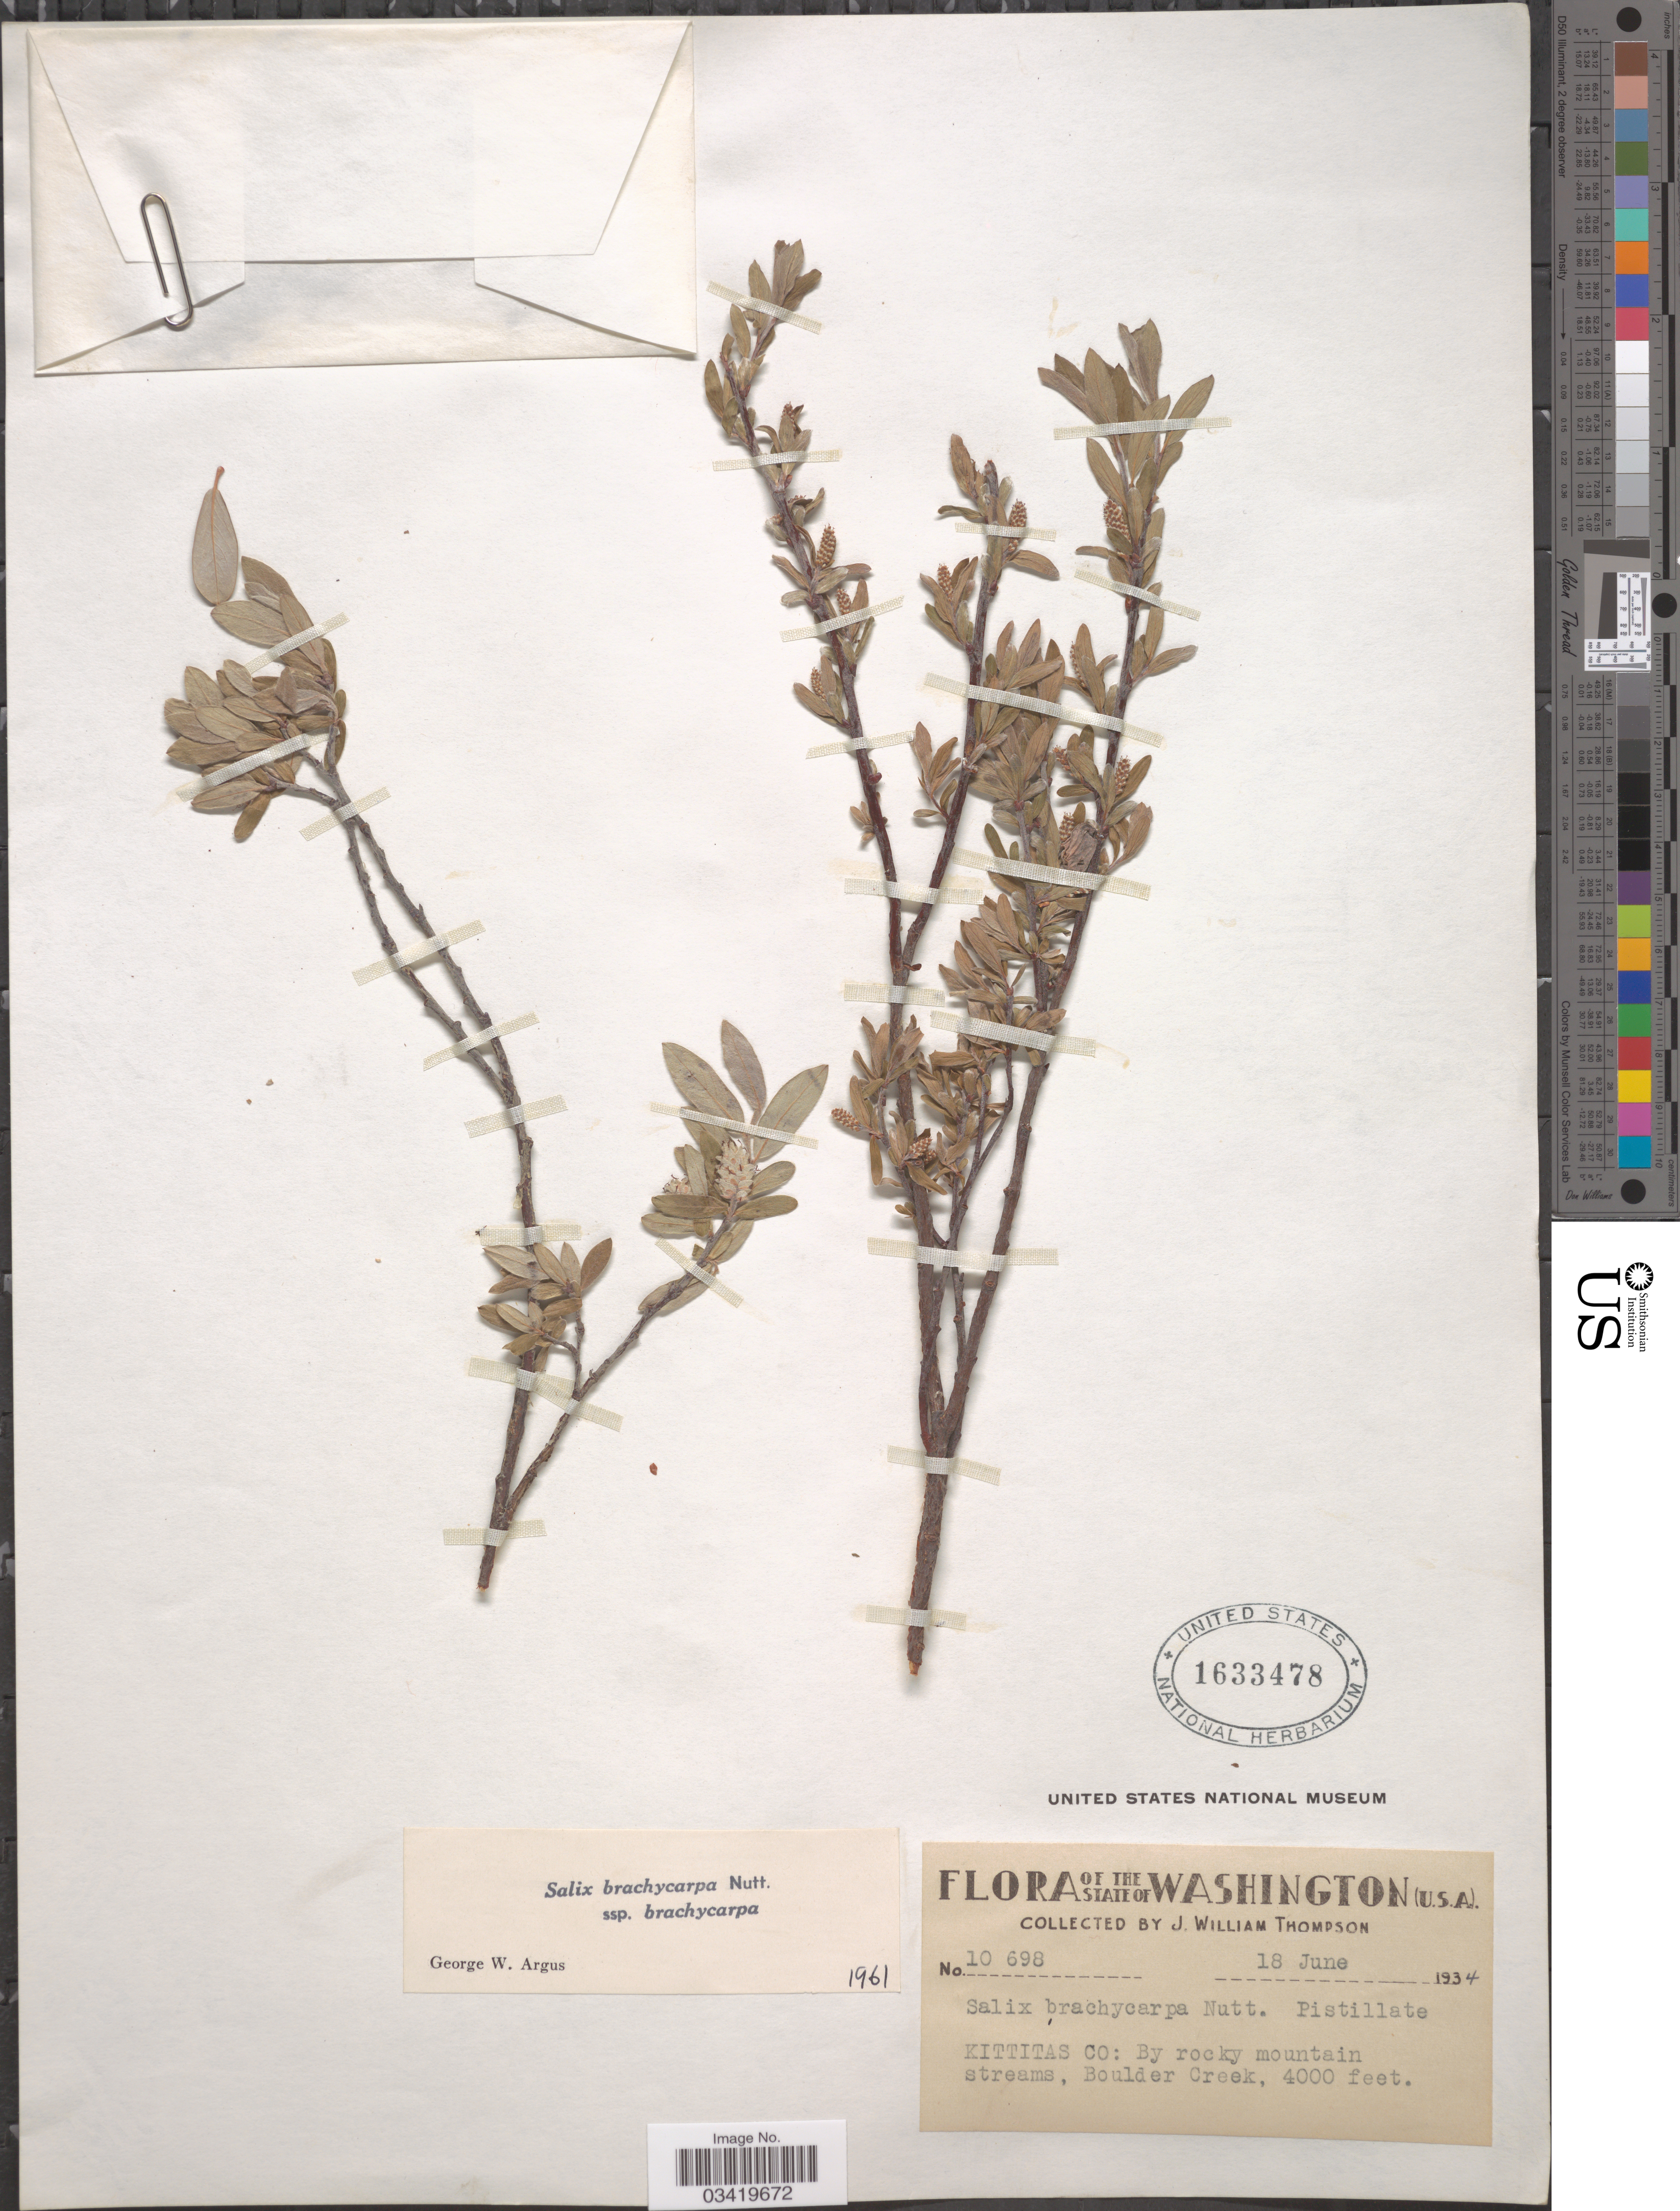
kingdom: Plantae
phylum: Tracheophyta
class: Magnoliopsida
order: Malpighiales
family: Salicaceae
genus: Salix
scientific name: Salix brachycarpa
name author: Nutt.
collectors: J. W. Thompson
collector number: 10698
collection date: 1934-06-18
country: United States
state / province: Washington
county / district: Kittitas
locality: Kittitas Co: By rocky mountain streams, Boulder Creek.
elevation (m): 1219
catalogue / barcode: US 1633478